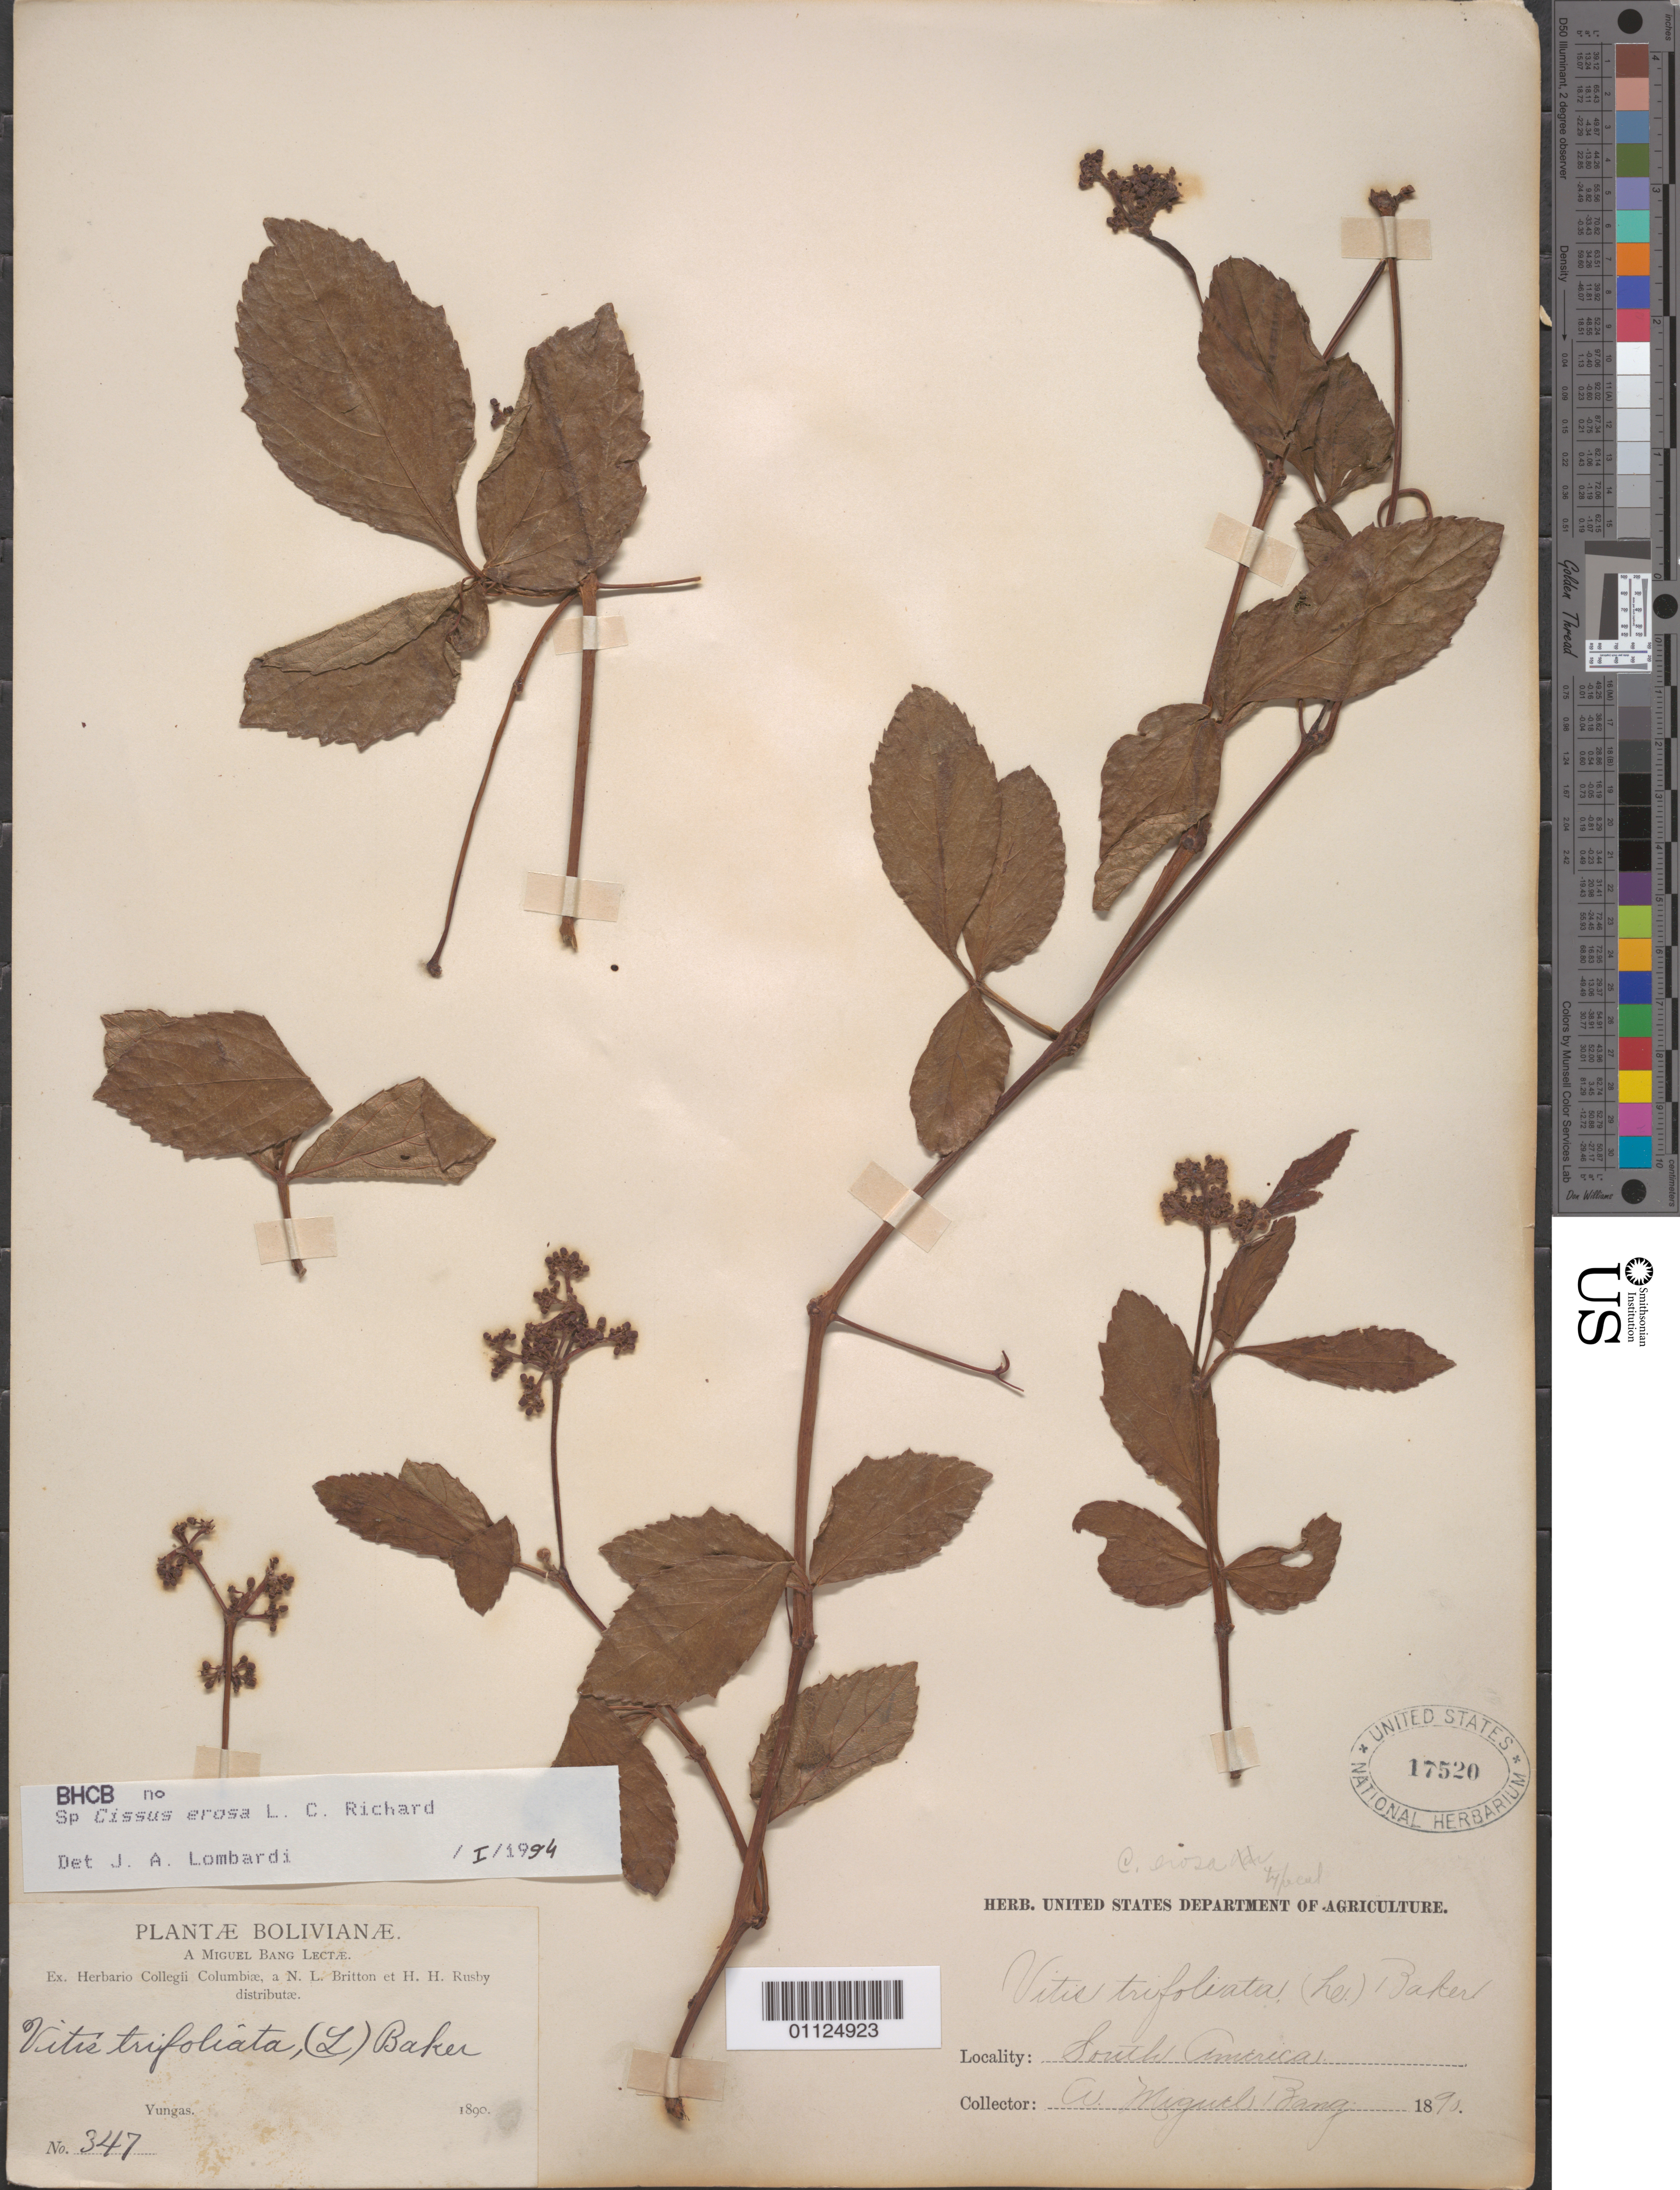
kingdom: Plantae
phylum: Tracheophyta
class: Magnoliopsida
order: Vitales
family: Vitaceae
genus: Cissus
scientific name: Cissus erosa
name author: Rich.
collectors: N. Britton & H. H. Rusby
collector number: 347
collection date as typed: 1890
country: Bolivia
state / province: La Paz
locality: Yungas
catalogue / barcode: US 17520